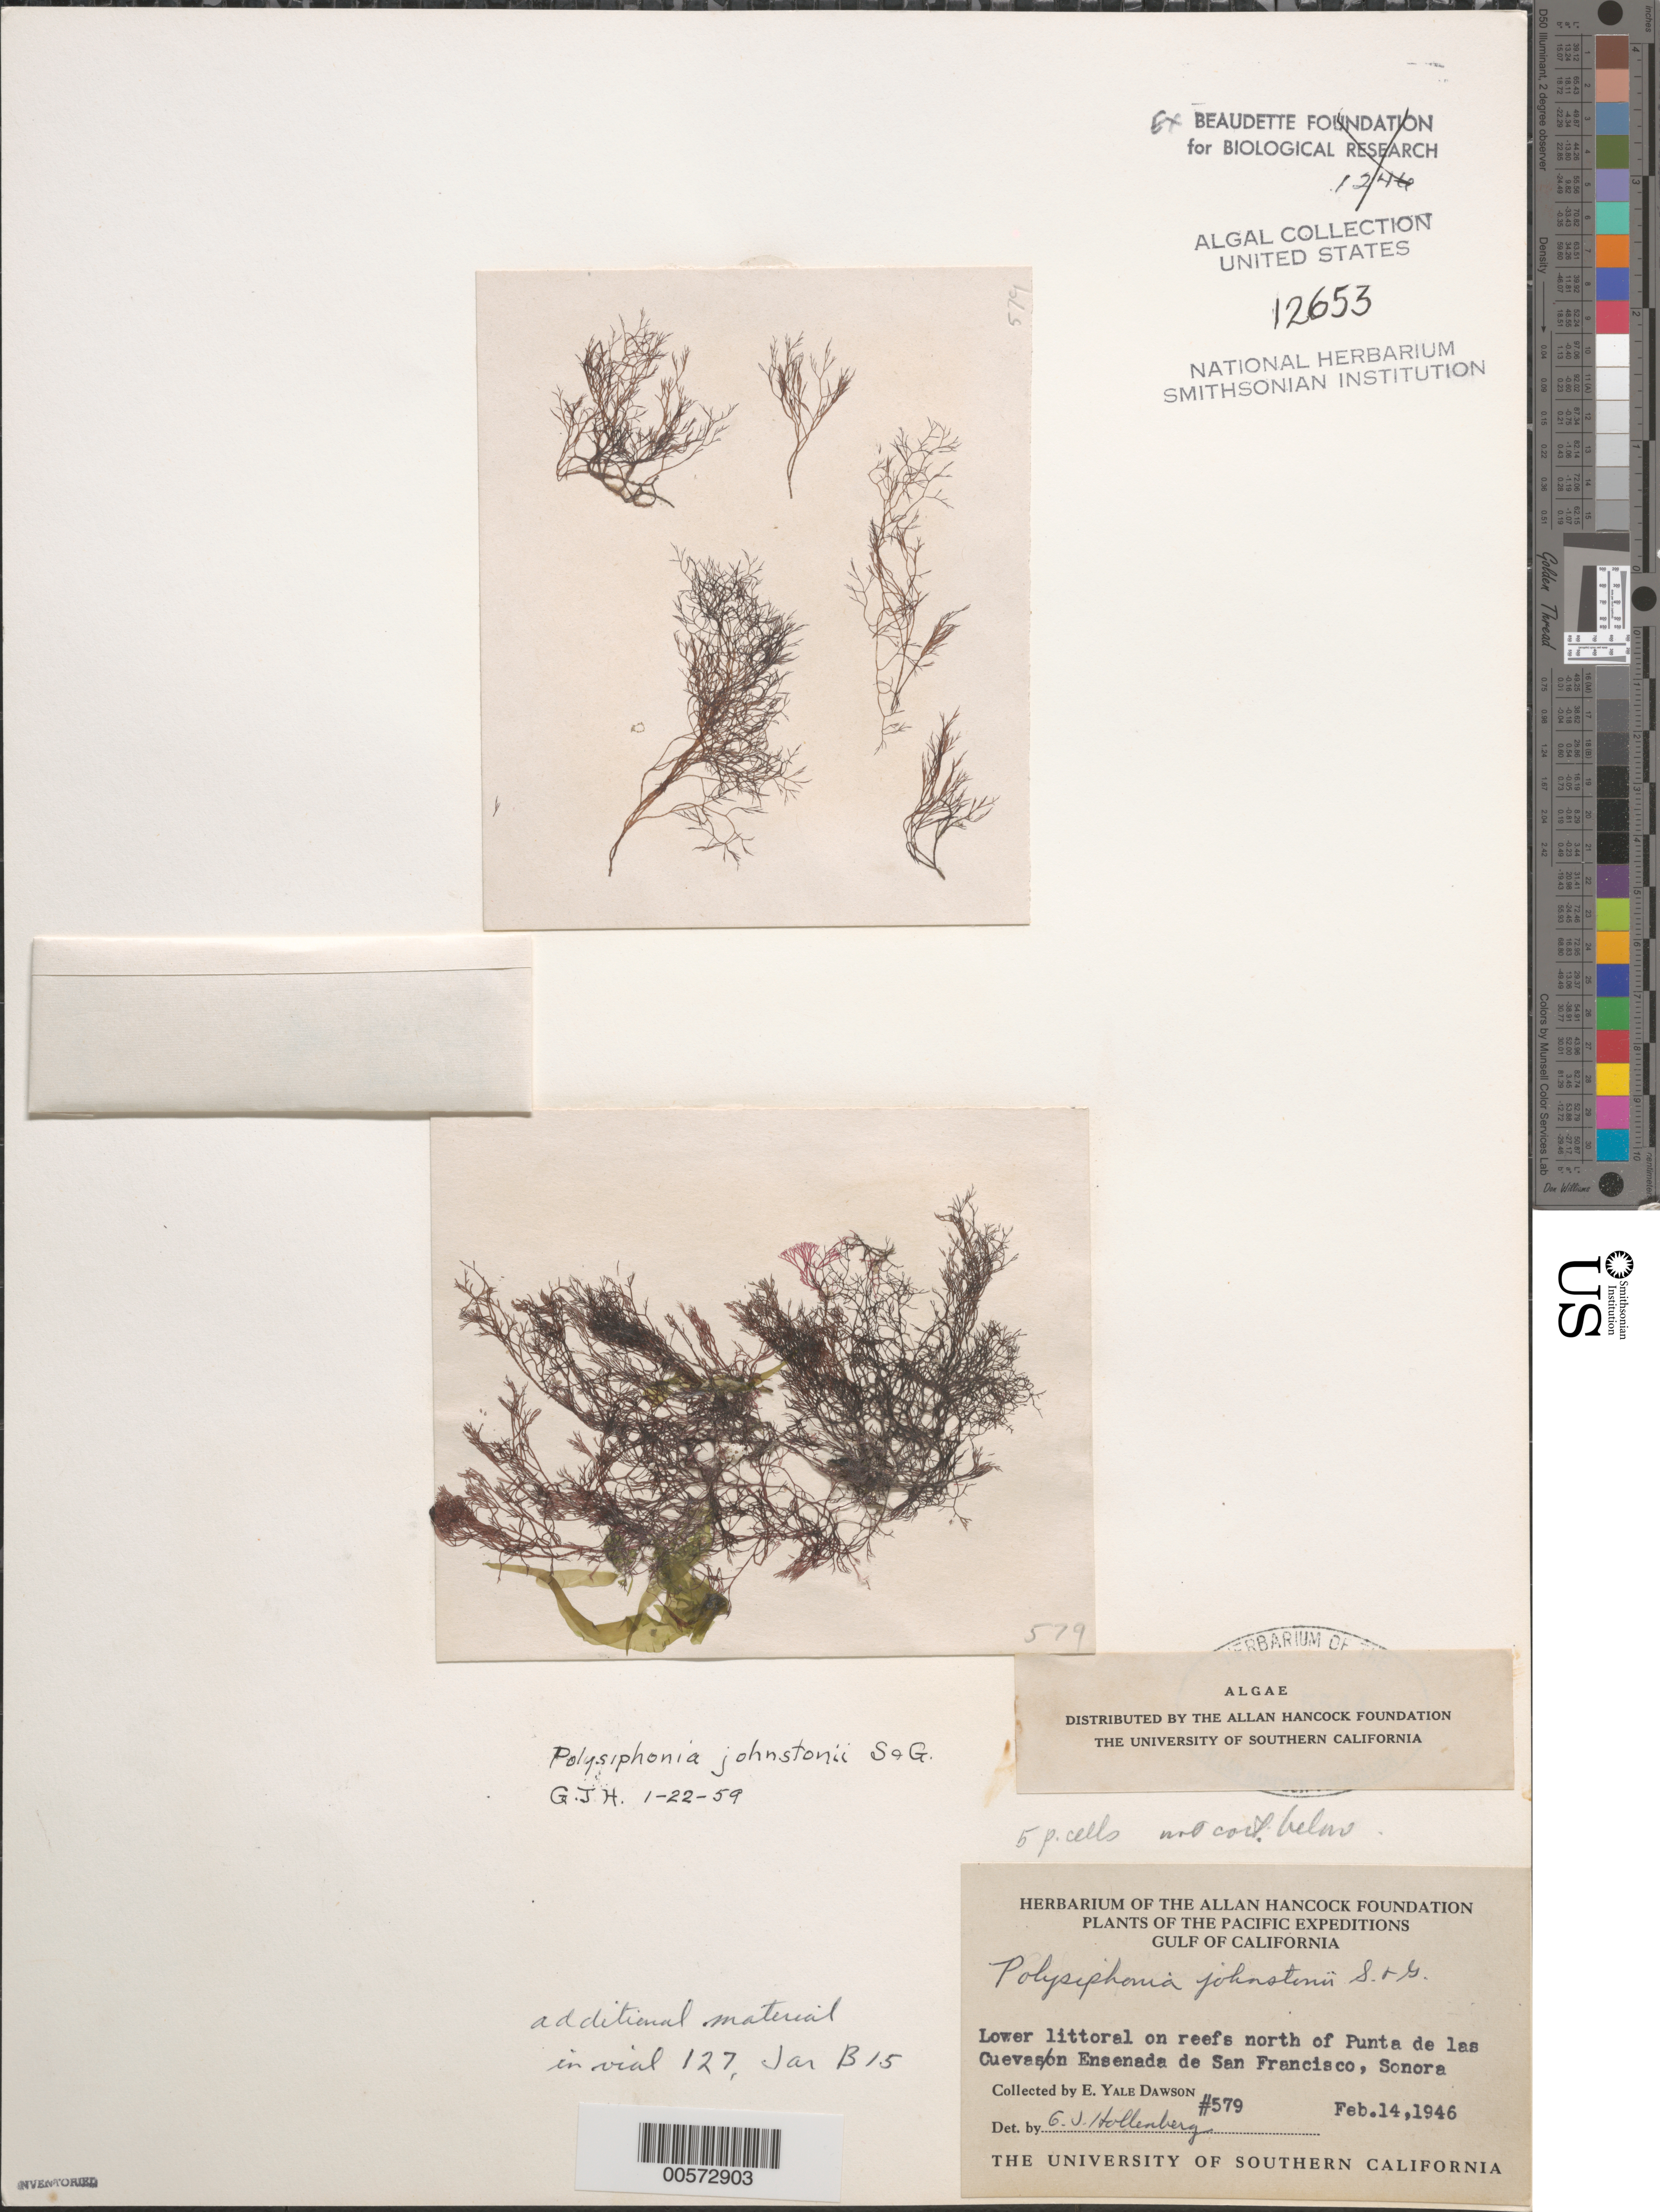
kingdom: Plantae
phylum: Rhodophyta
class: Florideophyceae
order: Ceramiales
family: Rhodomelaceae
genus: Melanothamnus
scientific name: Melanothamnus johnstonii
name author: (Setchell & N.L. Gardner) Diaz-Tapia & Maggs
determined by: Algae name updating Project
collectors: E. Y. Dawson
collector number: EYD 579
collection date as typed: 14 Feb 1946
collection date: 1946-02-14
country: Mexico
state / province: Sonora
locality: Ensenada de San Francisco, north of Punta de las Cuevas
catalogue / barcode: US 12653